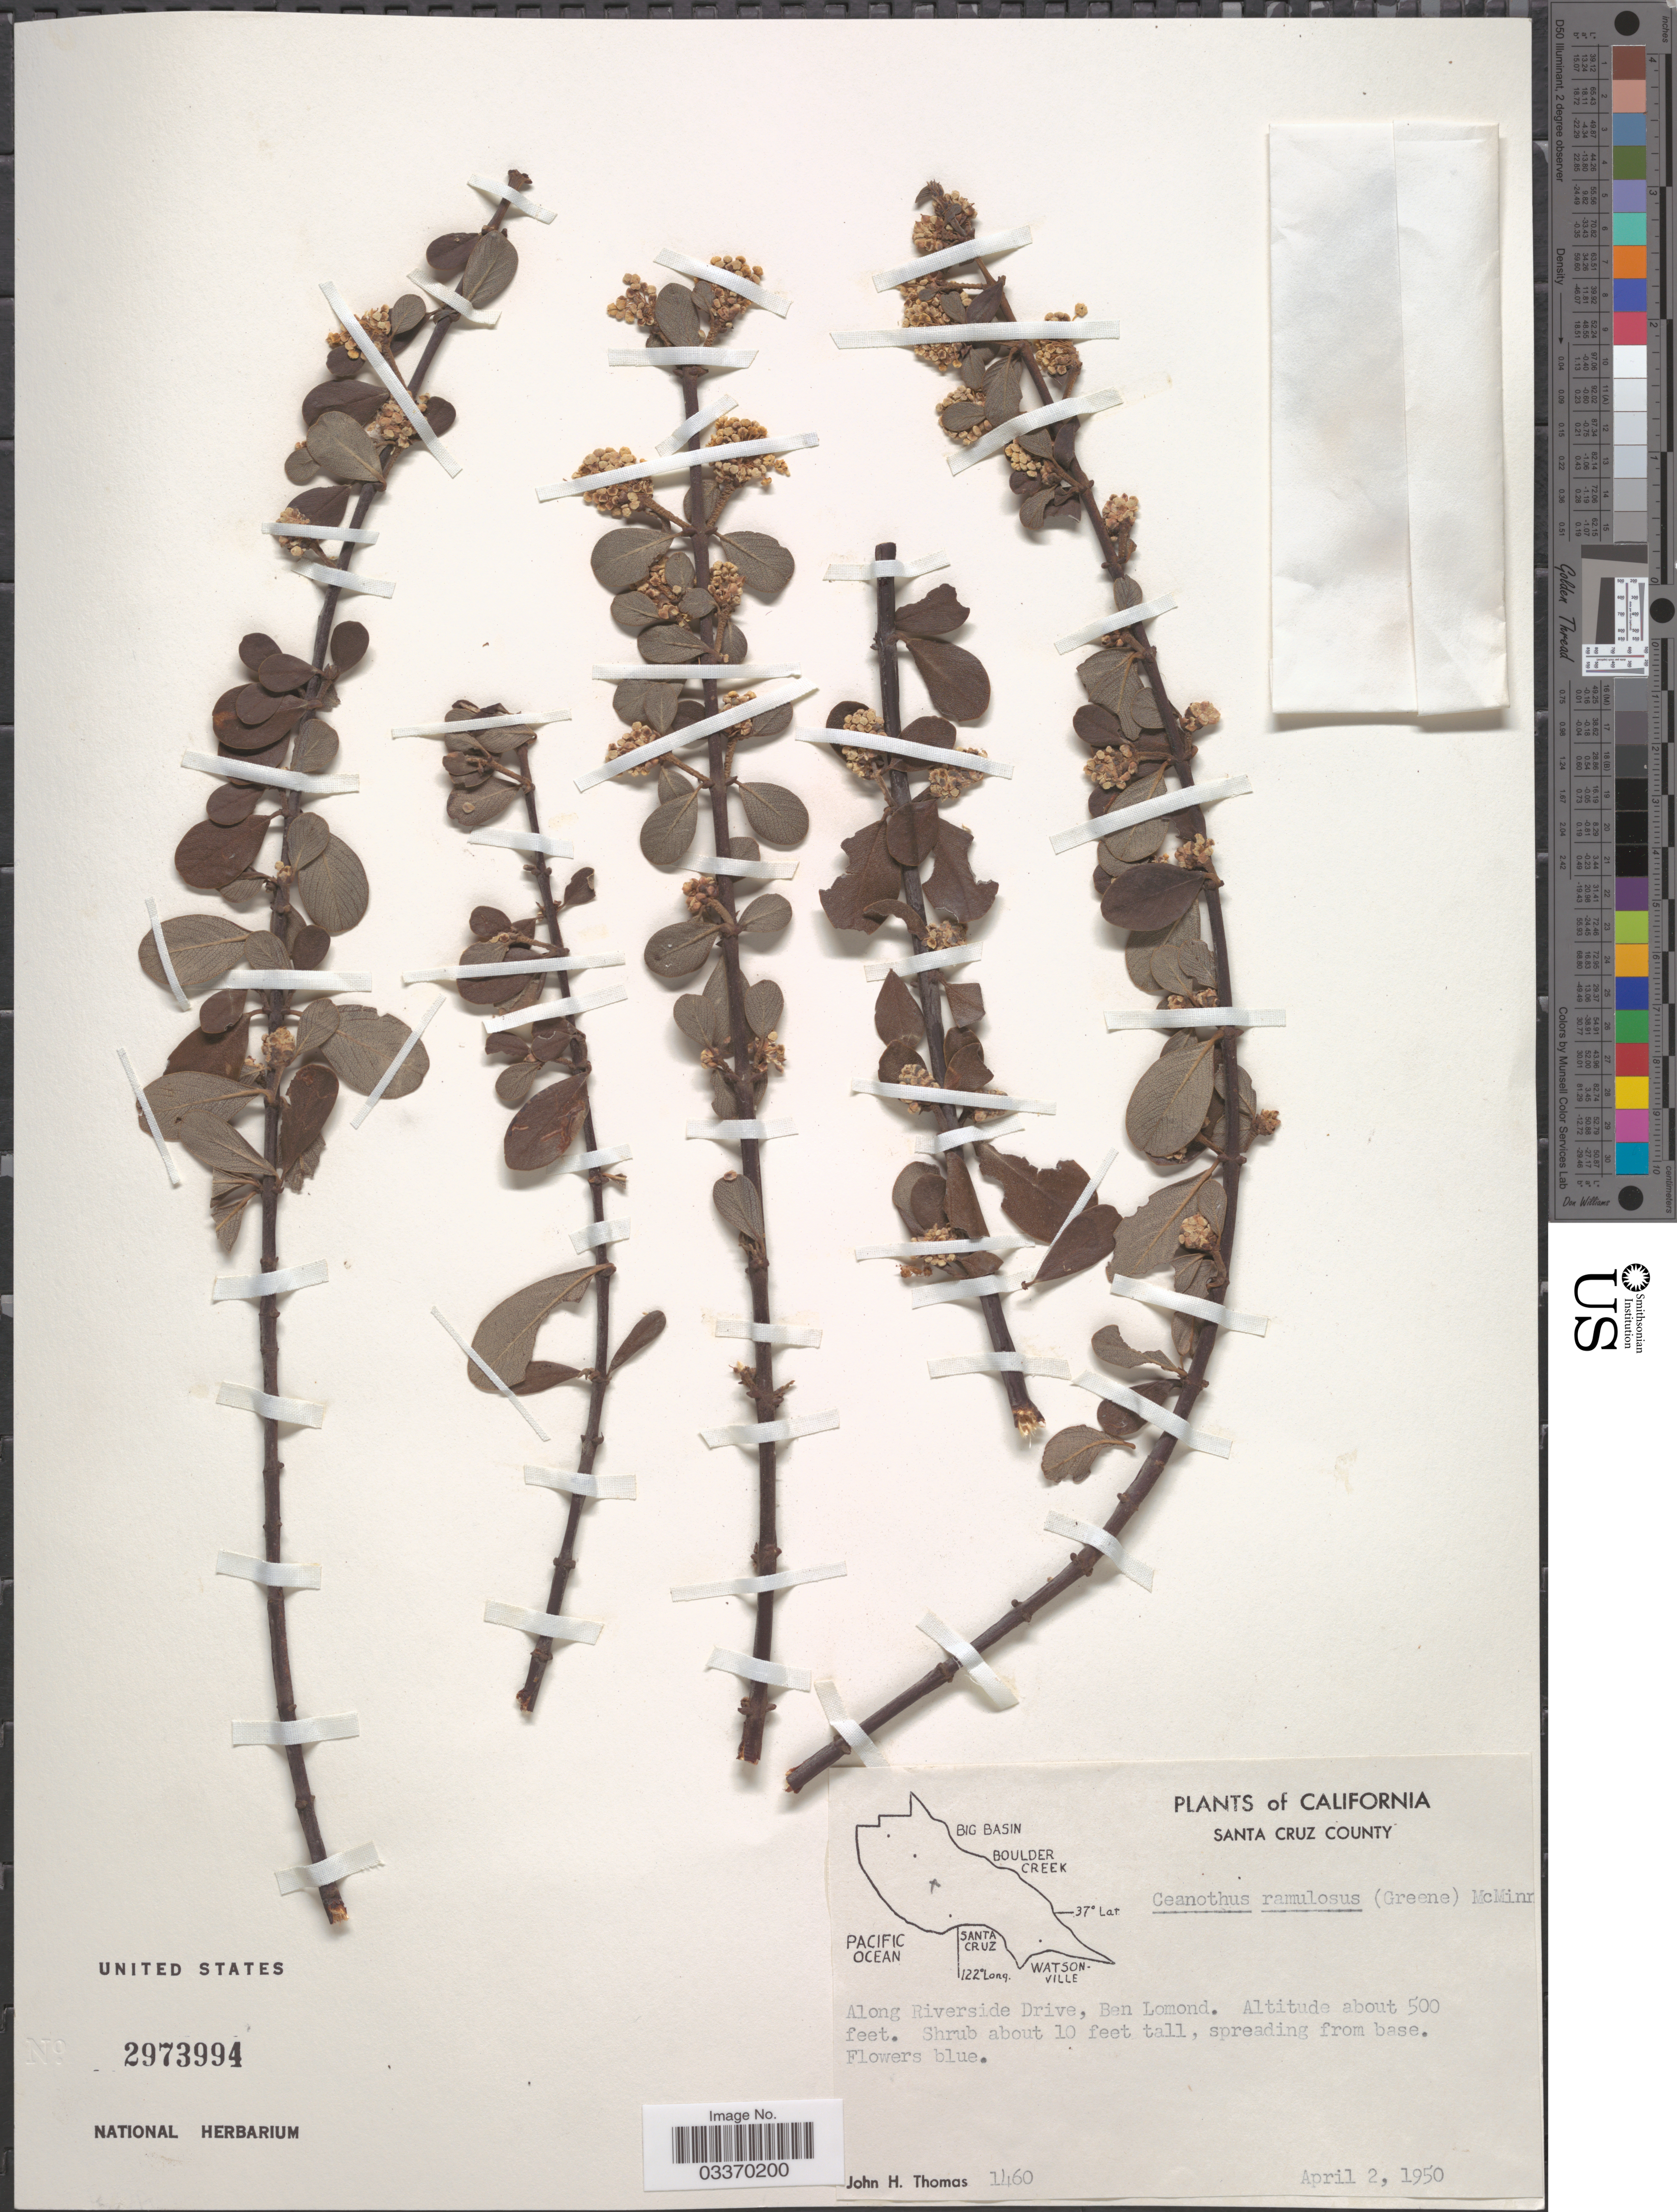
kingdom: Plantae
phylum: Tracheophyta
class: Magnoliopsida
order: Rosales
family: Rhamnaceae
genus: Ceanothus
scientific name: Ceanothus ramulosus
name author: (Greene) McMinn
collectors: J. H. Thomas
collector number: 1460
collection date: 1950-04-02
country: United States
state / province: California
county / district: Santa Cruz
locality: Santa Cruz County, Along Riverside Drive, Ben Lomond.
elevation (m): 152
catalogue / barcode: US 2973994